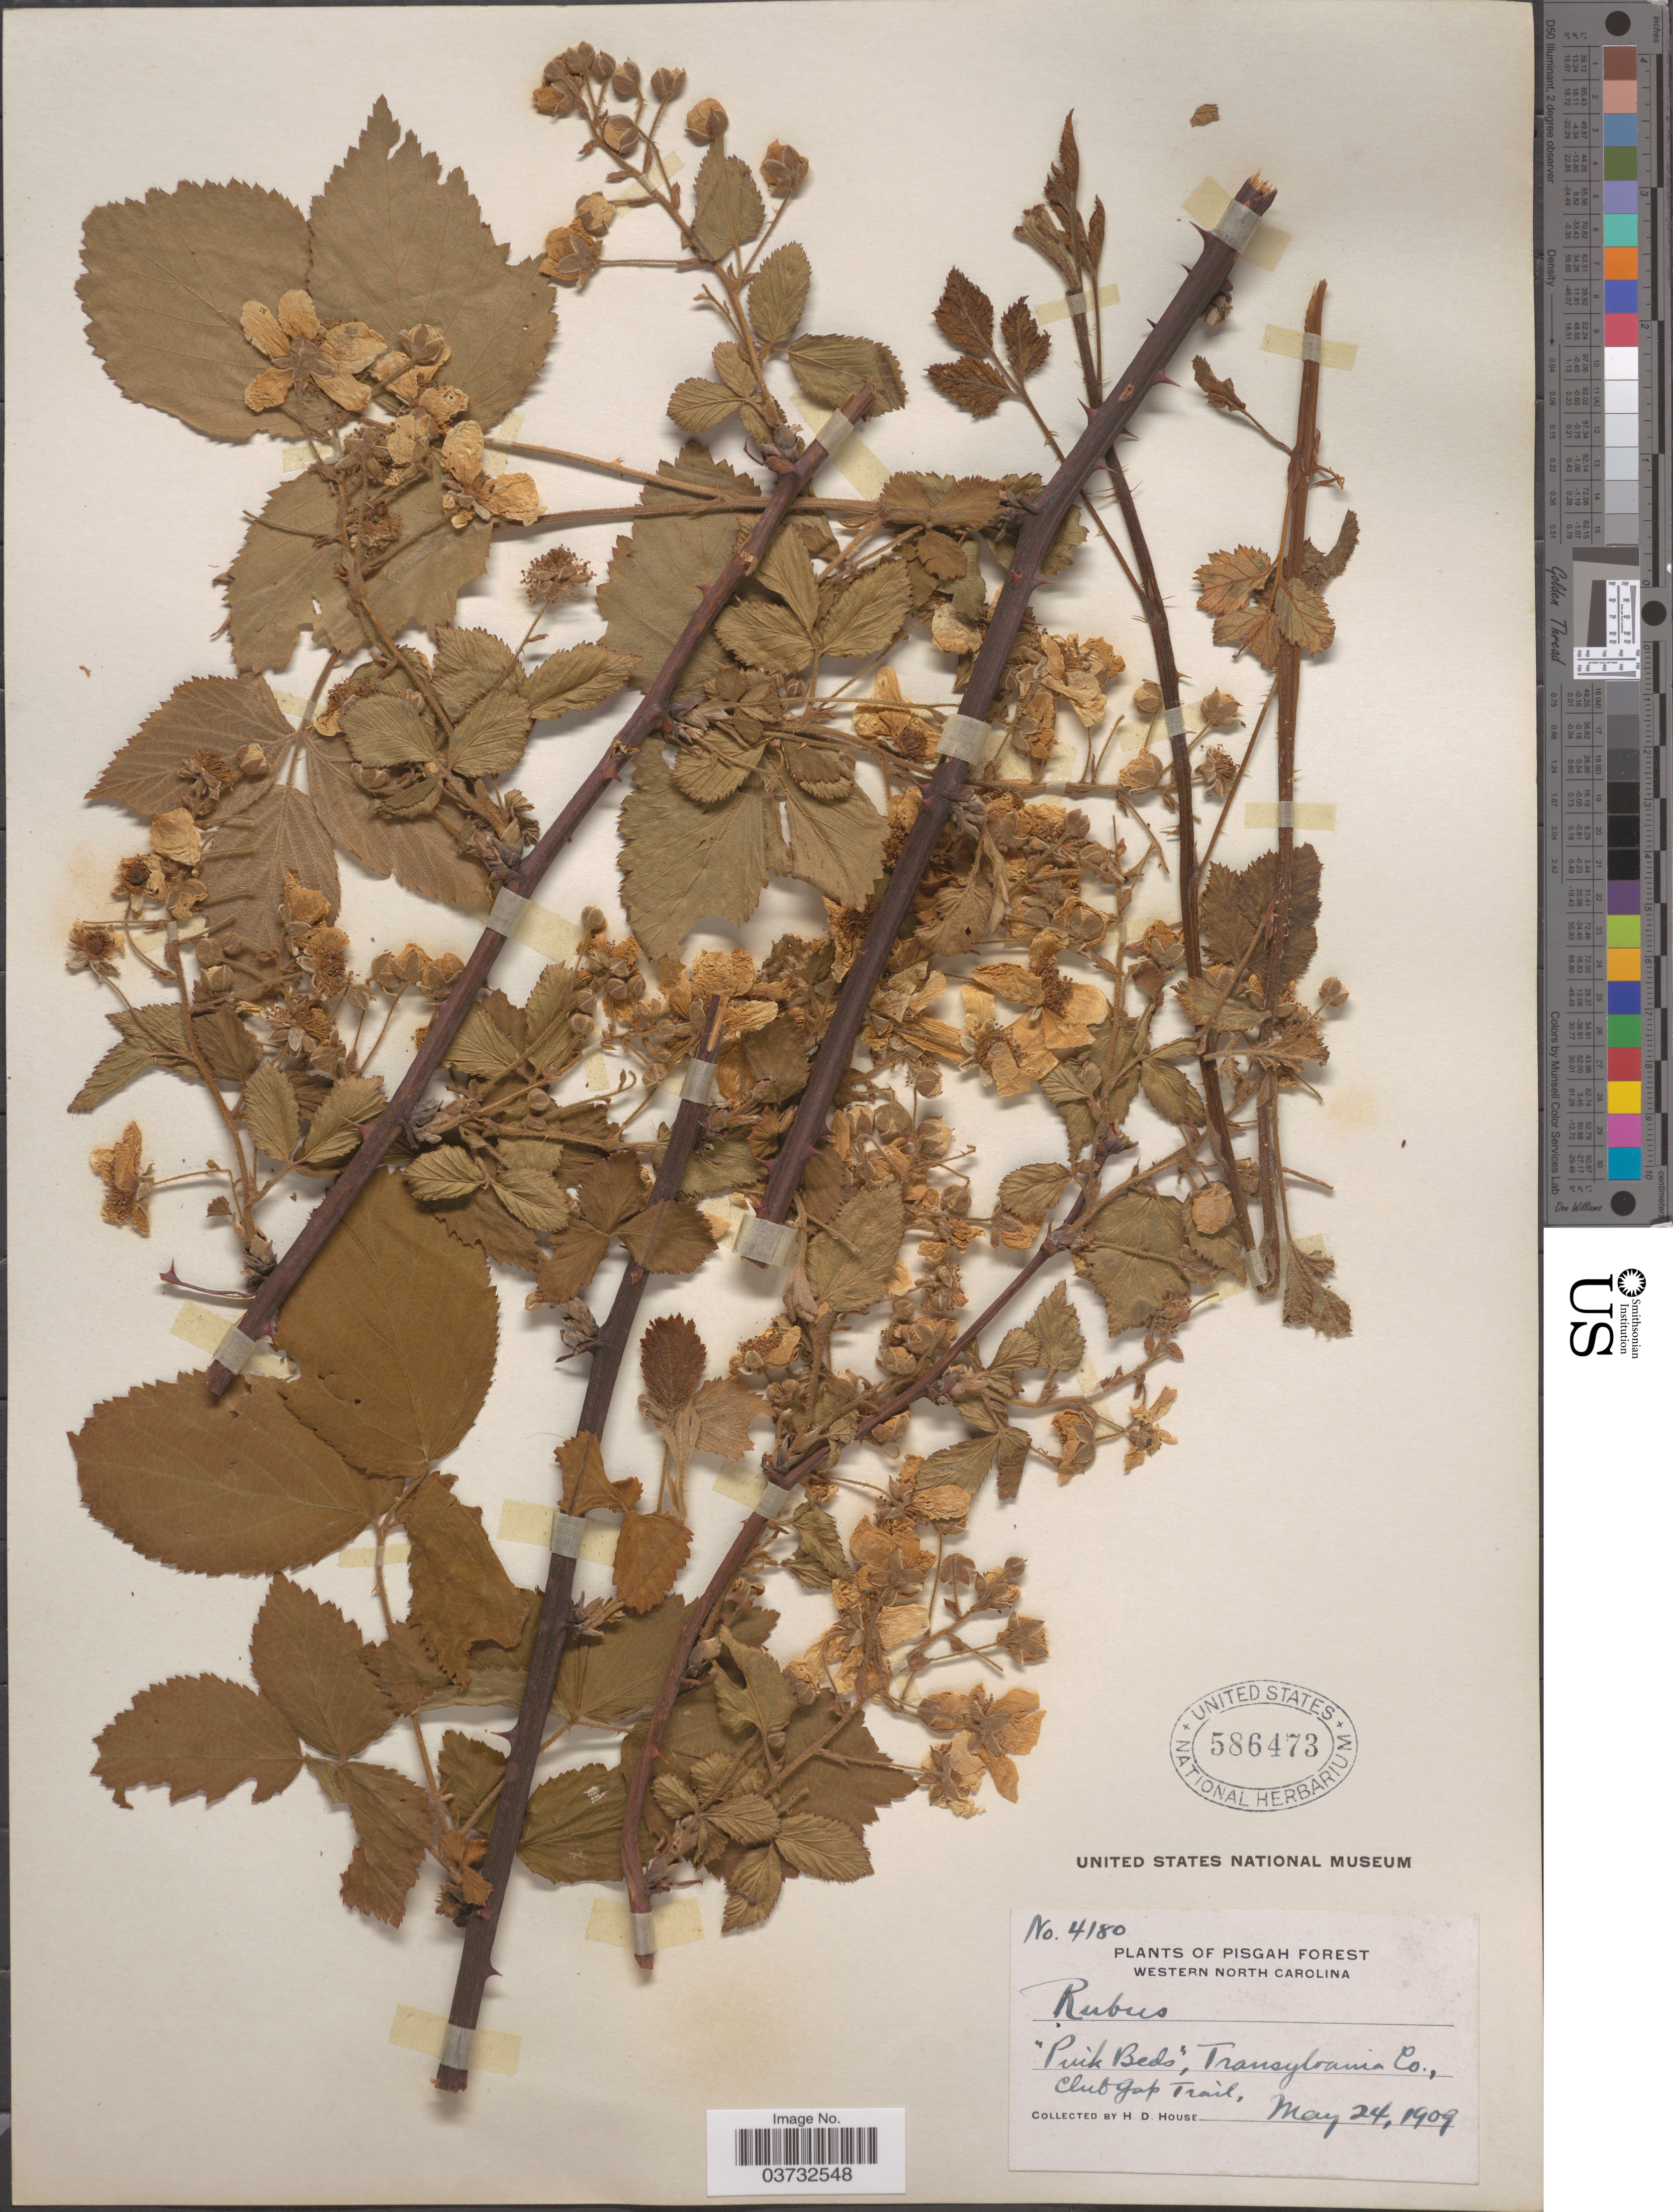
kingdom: Plantae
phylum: Tracheophyta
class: Magnoliopsida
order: Rosales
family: Rosaceae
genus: Rubus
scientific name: Rubus sp.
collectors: H. D. House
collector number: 4180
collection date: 1909-05-24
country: United States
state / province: North Carolina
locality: Pisgah Forest. Western North Carolina. 'Pink Beds' [unsure placement], Transylvania Co., Club Gap Trail.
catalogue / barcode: US 586473